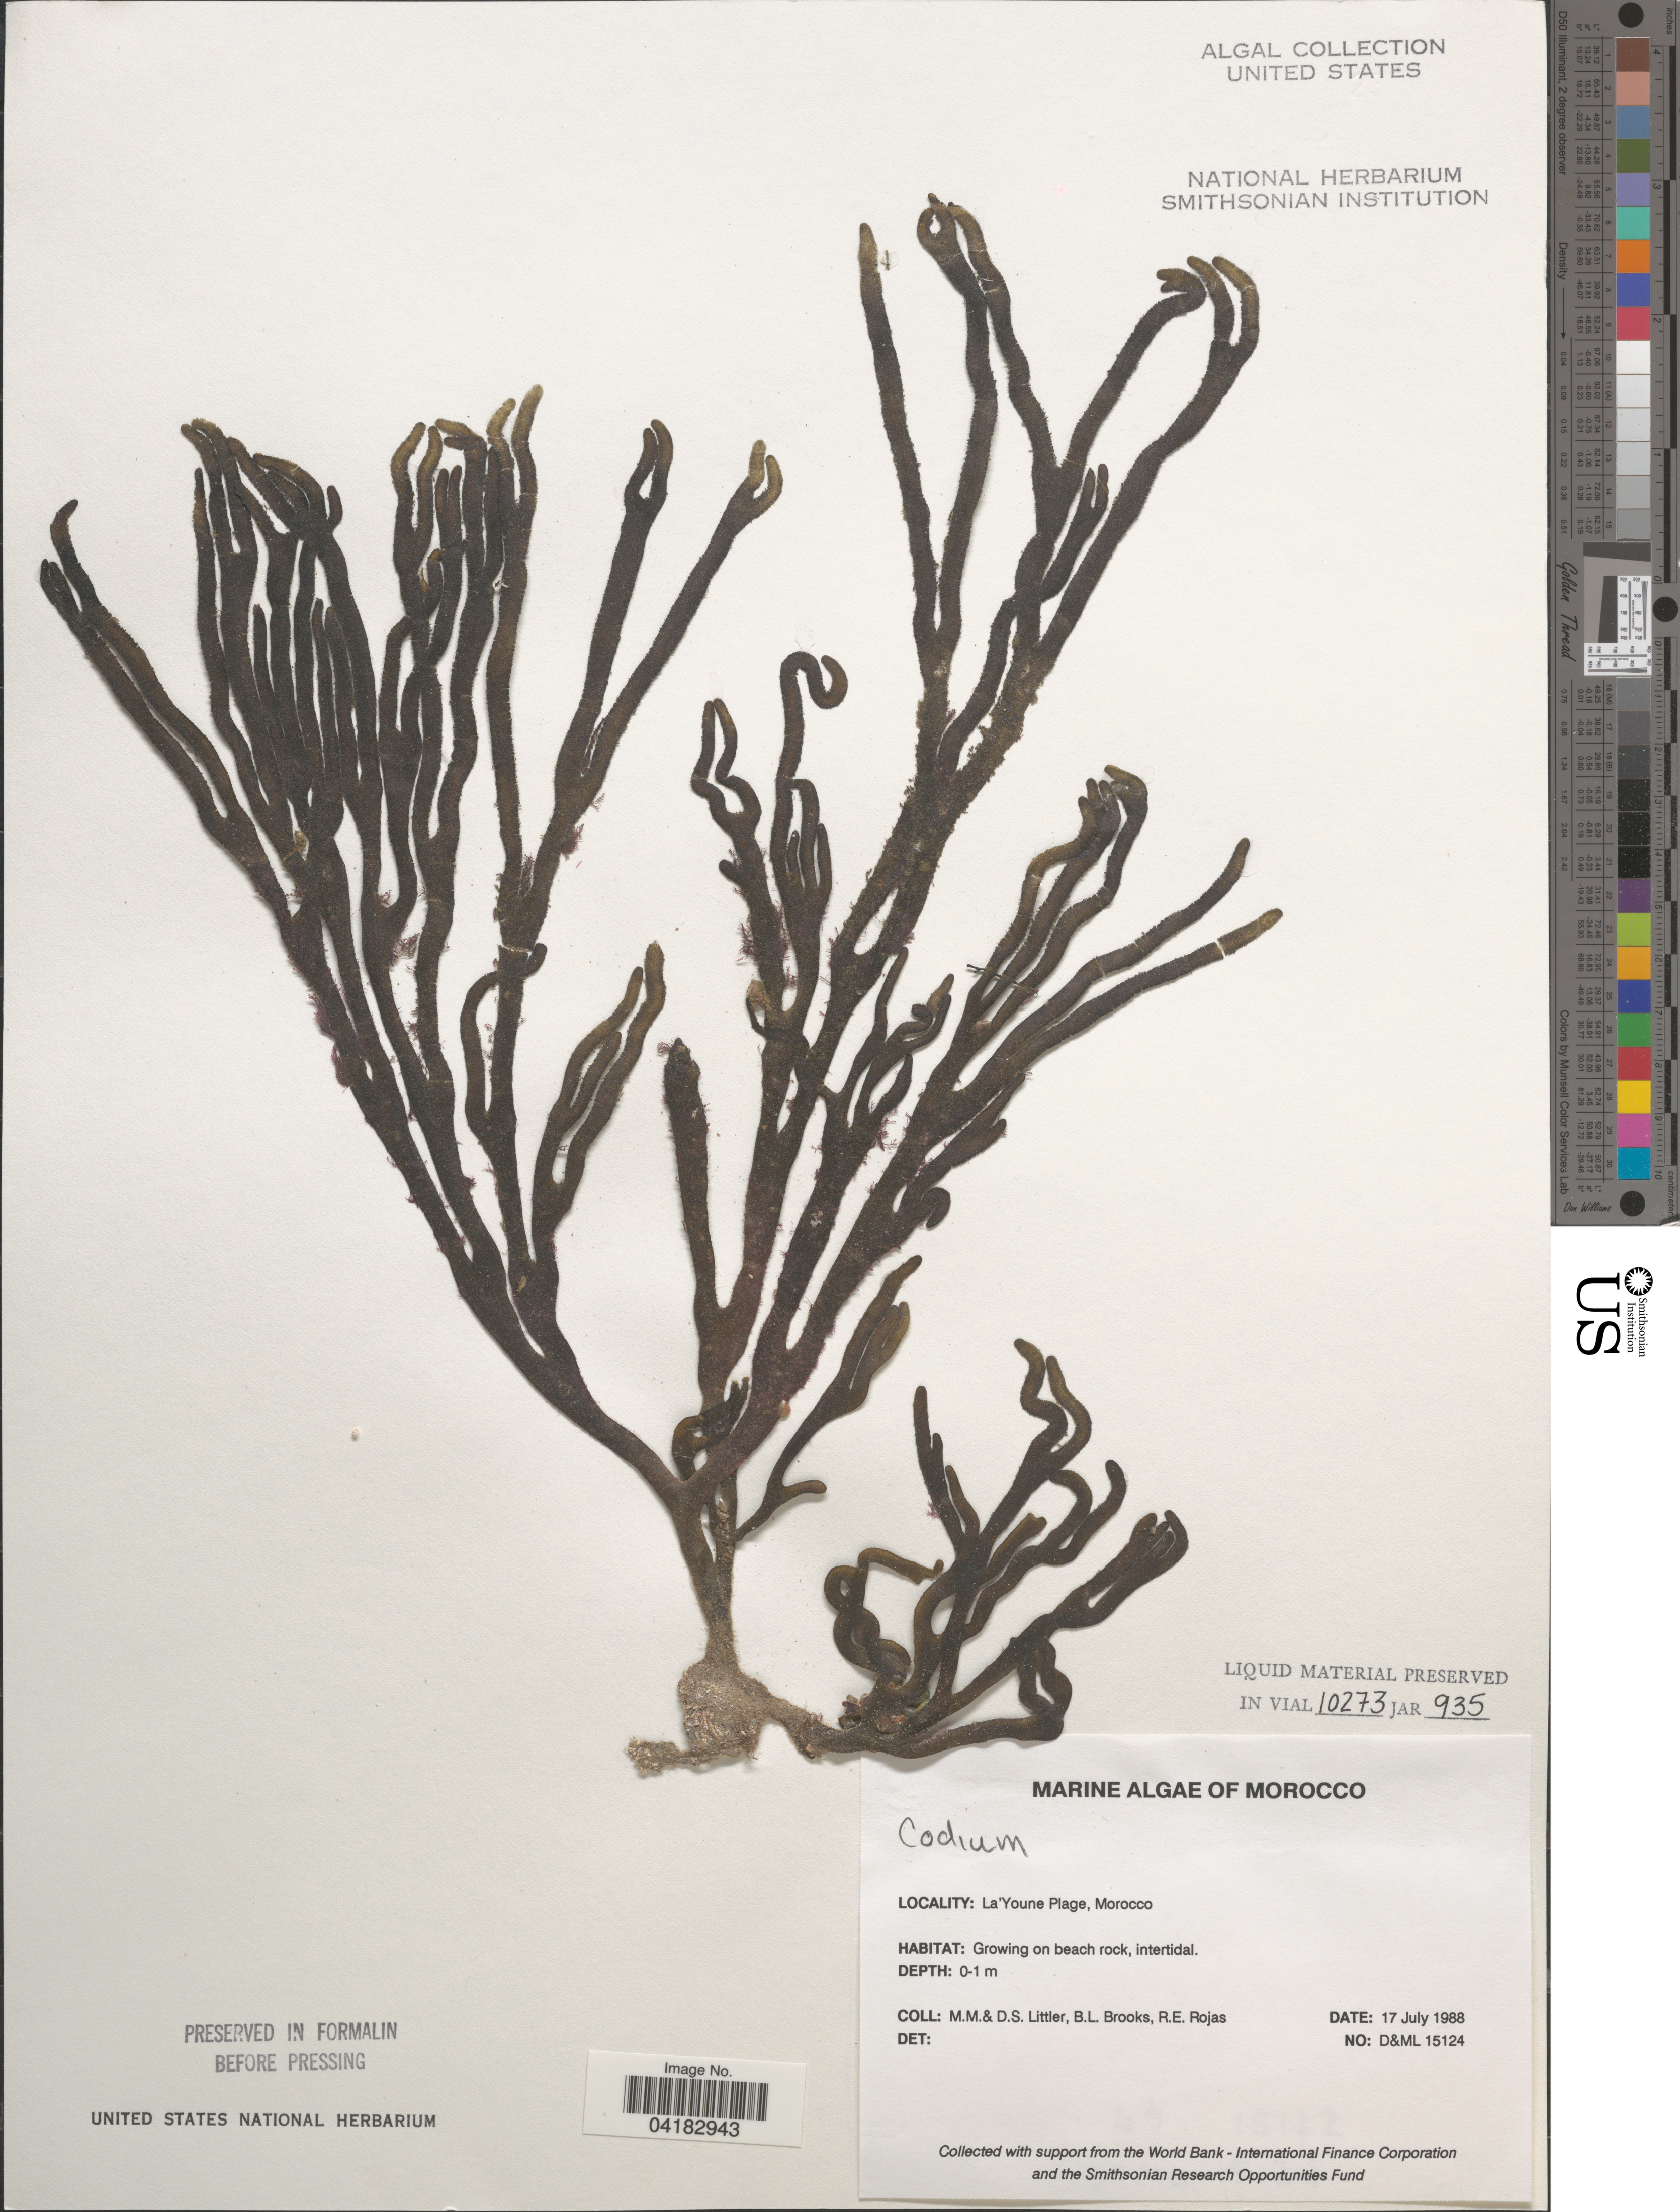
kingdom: Plantae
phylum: Chlorophyta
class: Ulvophyceae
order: Bryopsidales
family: Codiaceae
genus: Codium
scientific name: Codium sp.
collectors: D. S. Littler, B. Brooks & R. Rojas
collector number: D&ML15124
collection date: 1988-07-17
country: Morocco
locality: La'Youne Plage.